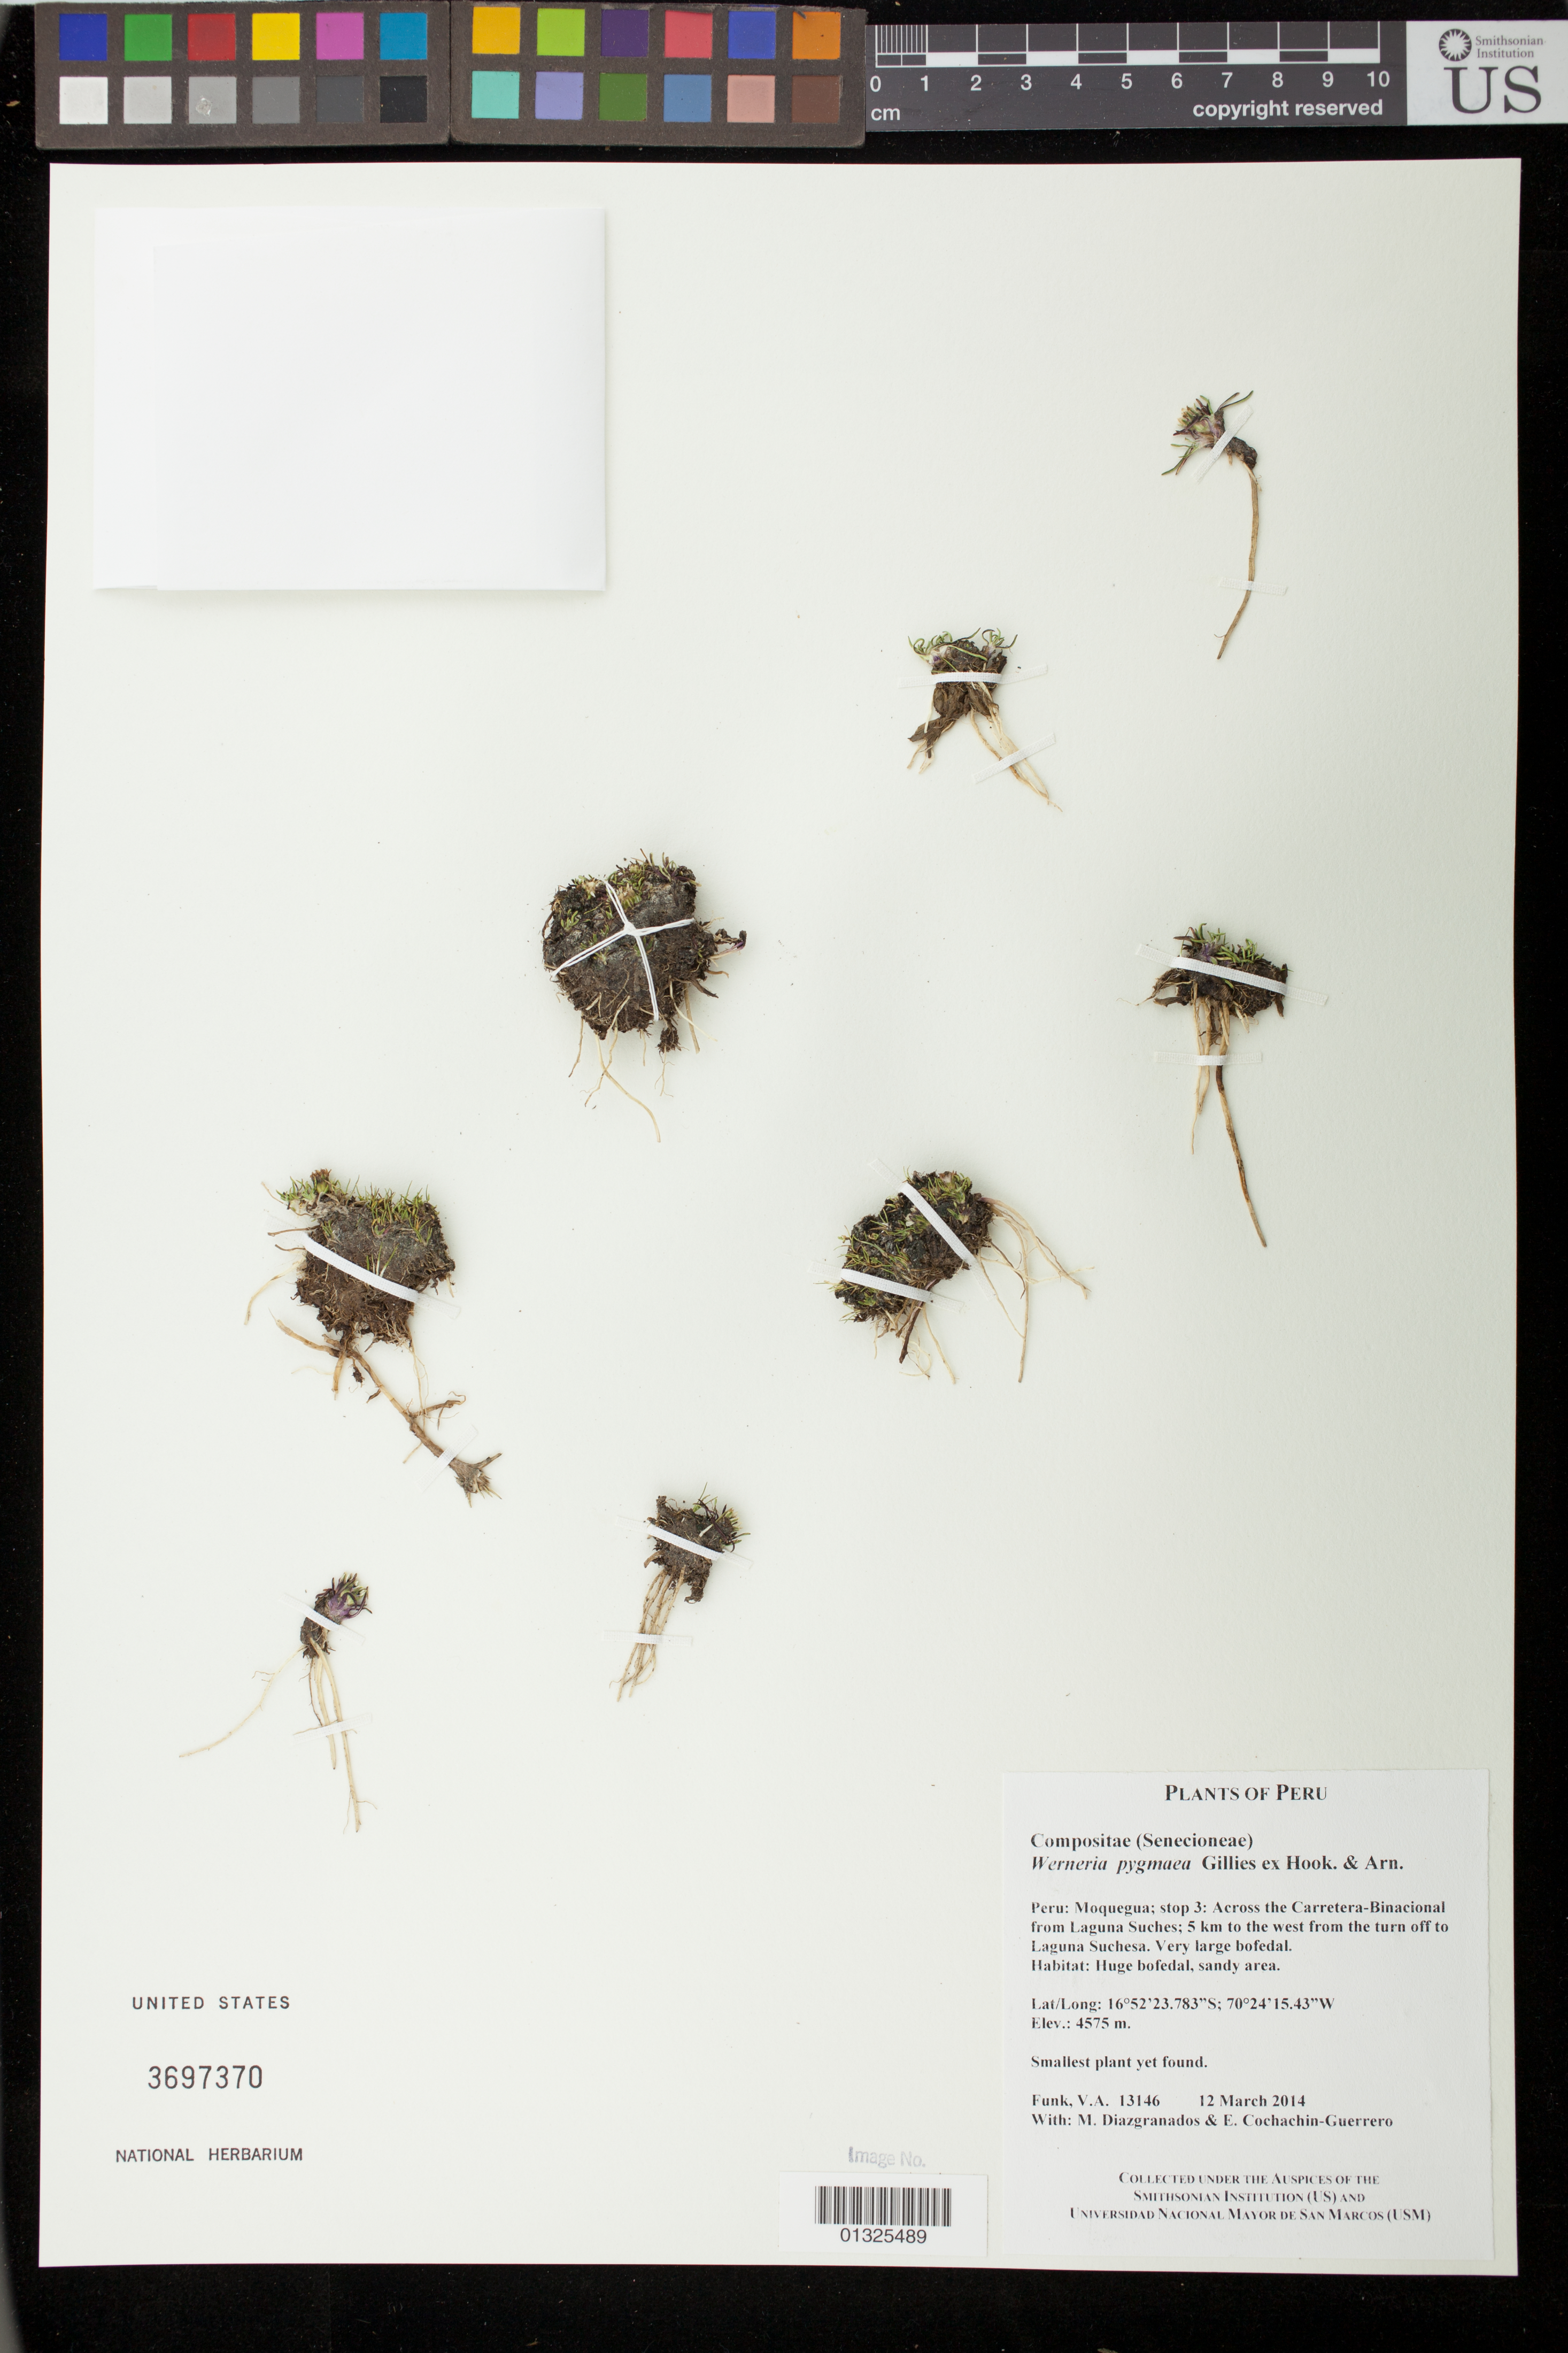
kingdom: Plantae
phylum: Tracheophyta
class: Magnoliopsida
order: Asterales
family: Asteraceae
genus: Werneria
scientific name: Werneria pygmaea complex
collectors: M. Diazgranados C. & E. Cochachin Guerrero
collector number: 13146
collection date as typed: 12 March 2014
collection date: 2014-03-12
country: Peru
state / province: Moquegua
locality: Across the Carretera-Binacional from Laguna Suches, 5 km to the W from the turn off to Laguna Sachesa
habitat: Very large bofedal, sandy area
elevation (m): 4575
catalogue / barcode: US 3697370